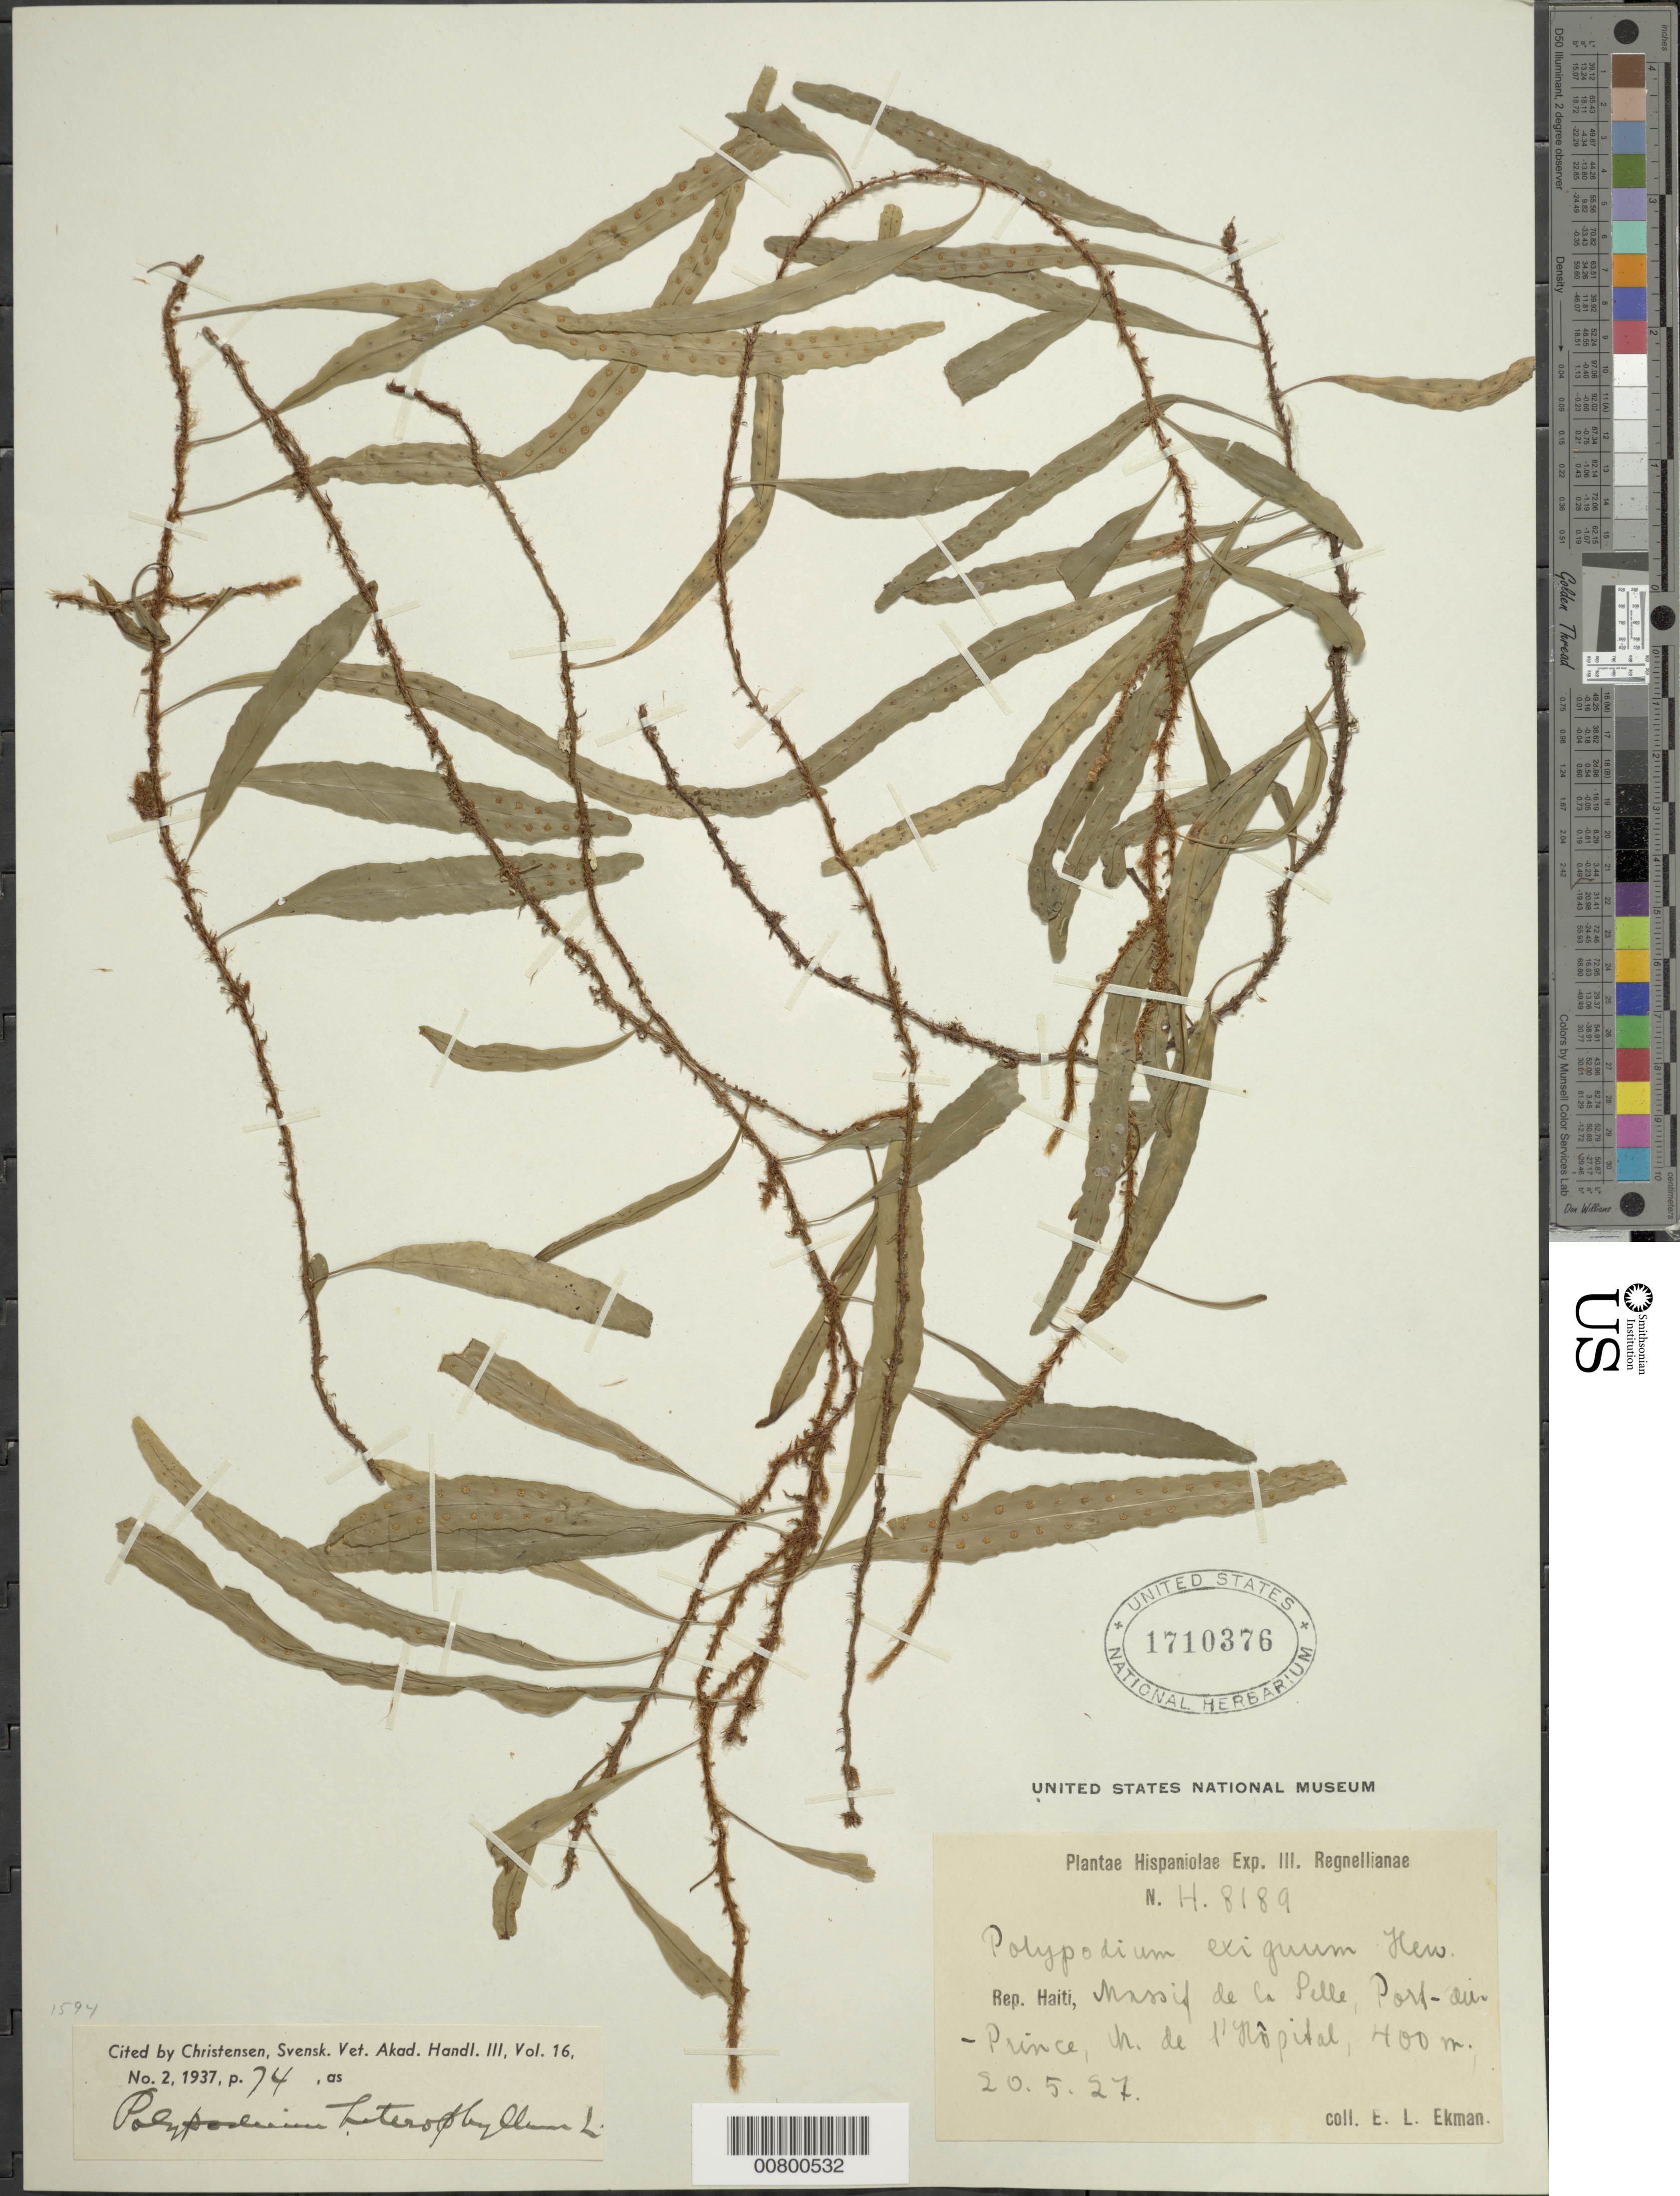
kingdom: Plantae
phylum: Tracheophyta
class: Polypodiopsida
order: Polypodiales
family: Polypodiaceae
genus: Microgramma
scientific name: Microgramma heterophylla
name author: (L.) Wherry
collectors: E. L. Ekman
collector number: H 8189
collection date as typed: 20 May 1927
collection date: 1927-05-20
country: Haiti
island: Hispaniola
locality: Massif de la Selle, Port-au-Prince, N l'hôpital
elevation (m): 400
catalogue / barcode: US 1710376